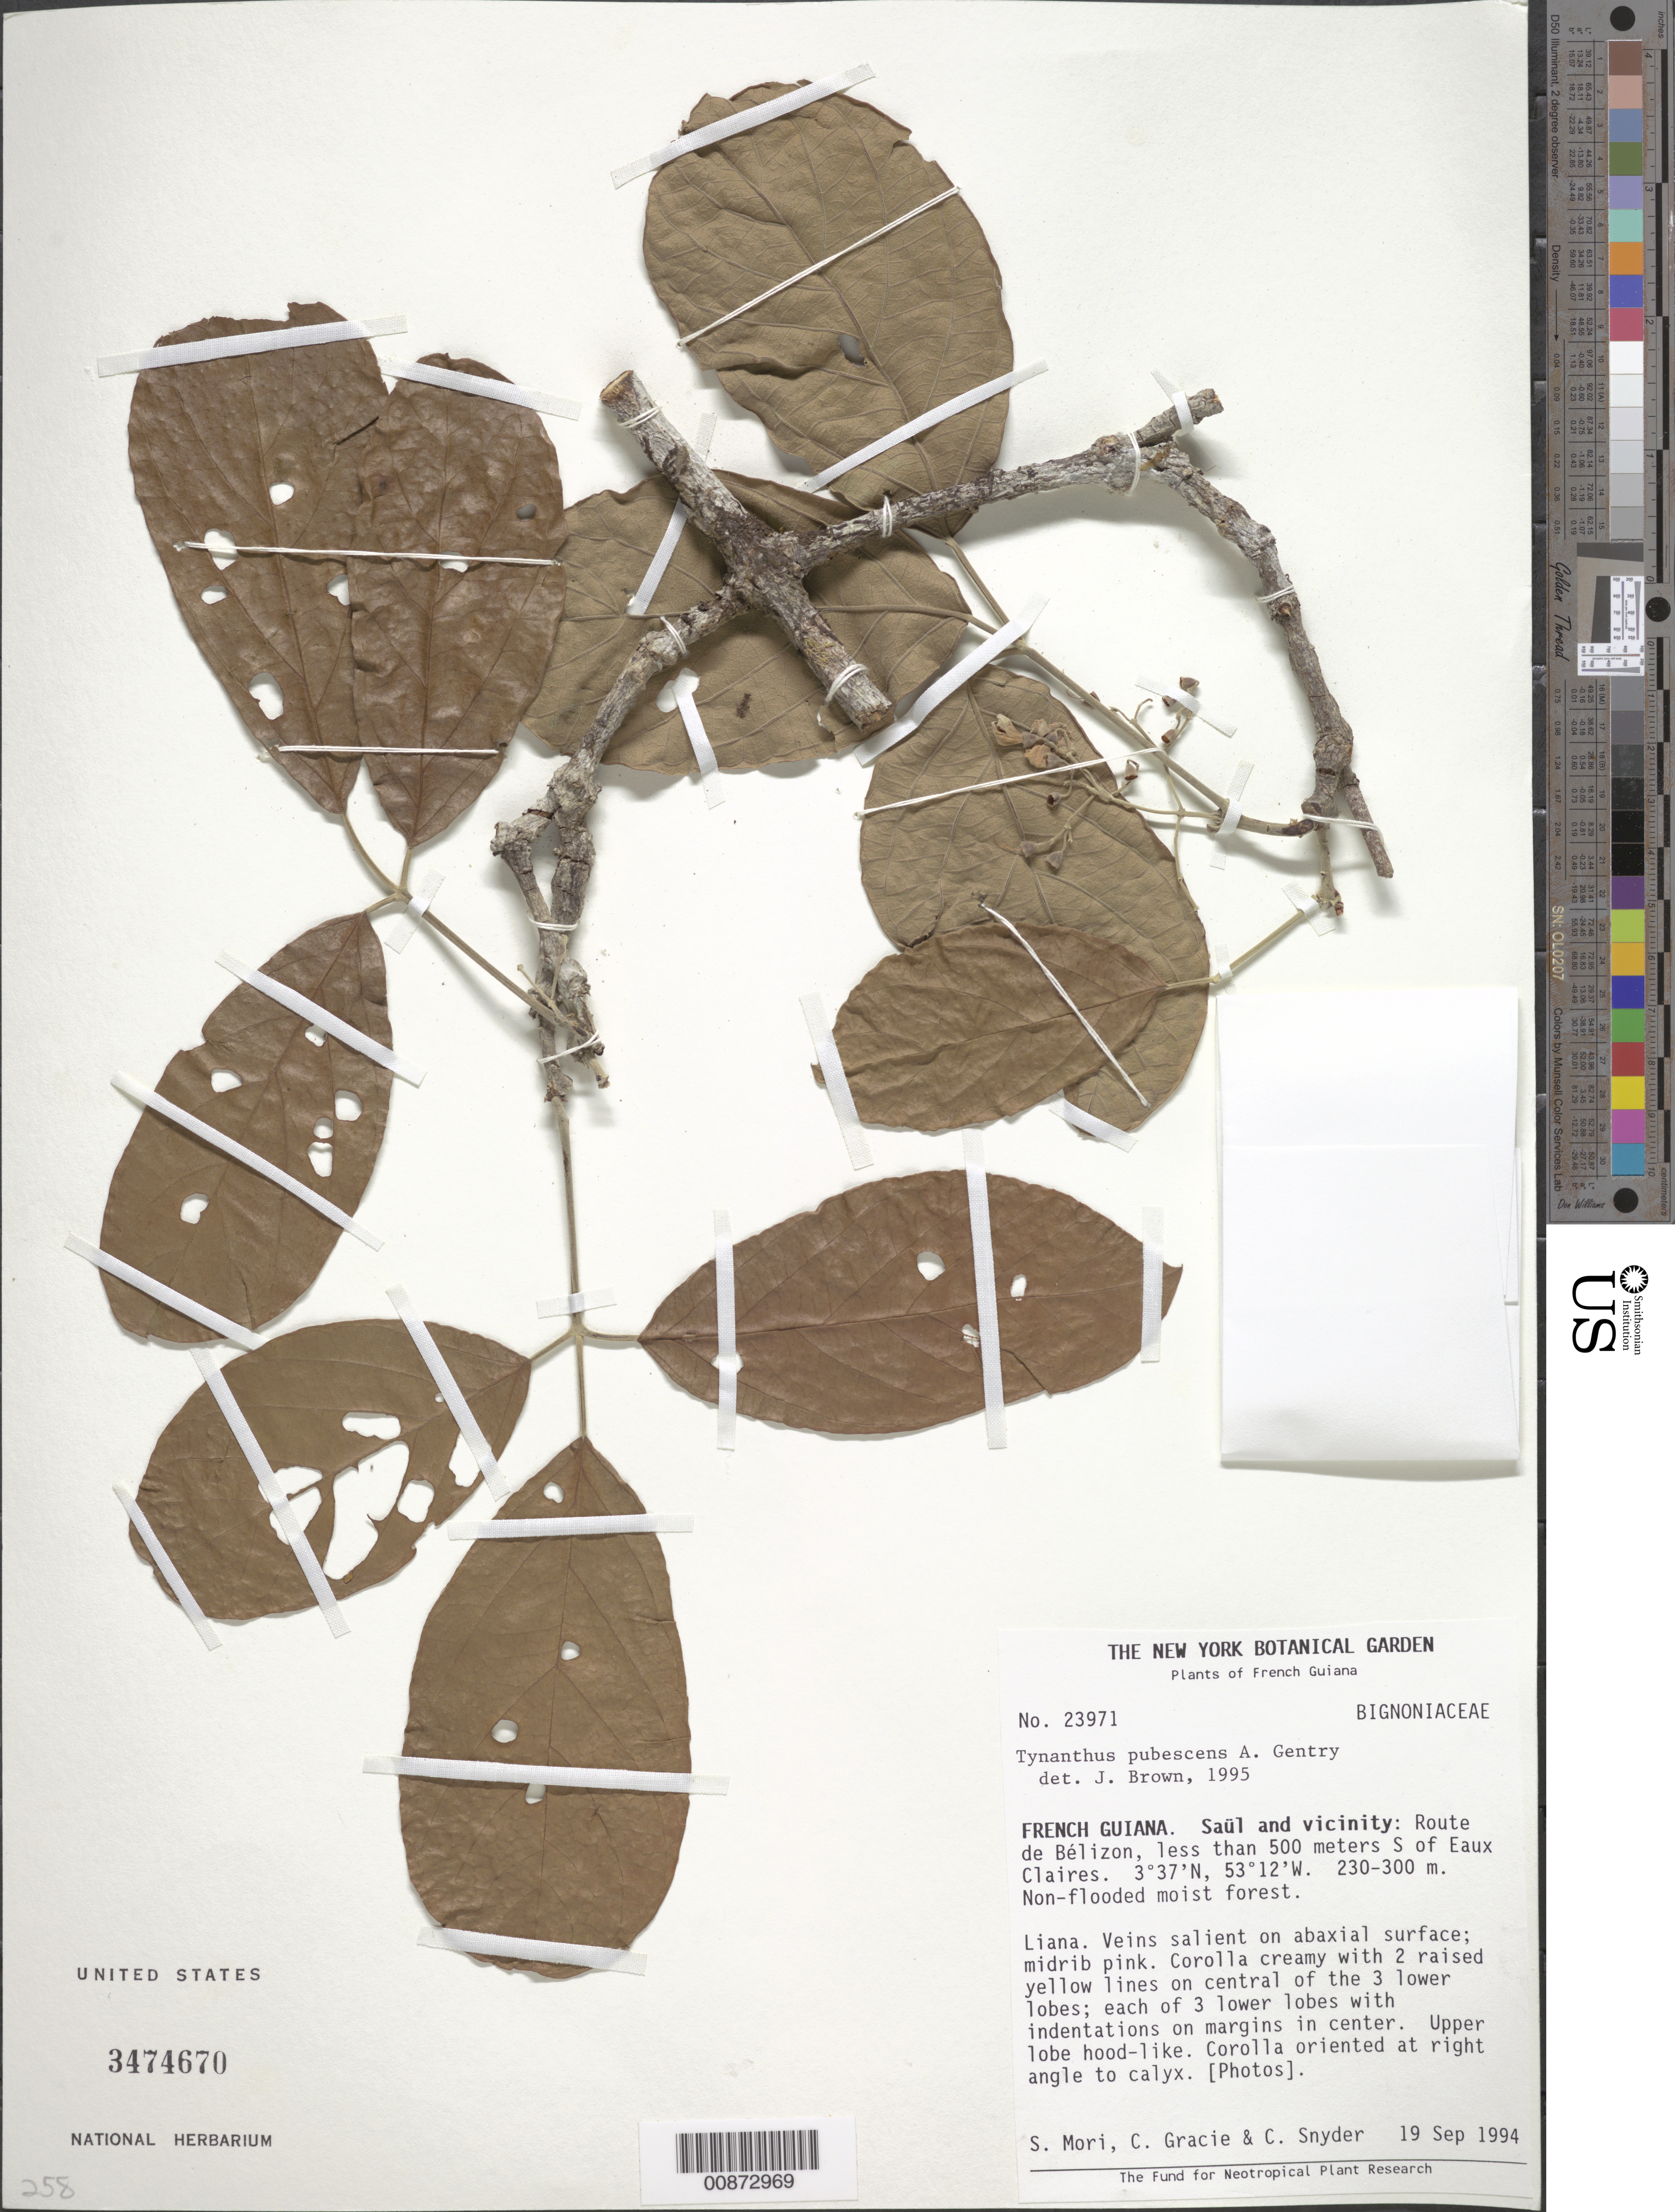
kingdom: Plantae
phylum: Tracheophyta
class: Magnoliopsida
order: Lamiales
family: Bignoniaceae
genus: Tynanthus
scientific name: Tynanthus pubescens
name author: A.H. Gentry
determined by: Brown, J.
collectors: S. Mori, C. A. Gracie & C. Snyder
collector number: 23971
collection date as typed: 19-Sep-94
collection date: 1994-09-19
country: French Guiana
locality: Saül and vic., route de Belizon, less than 500 m S of Eaux Claires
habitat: Non-flooded moist forest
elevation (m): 230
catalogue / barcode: US 3474670